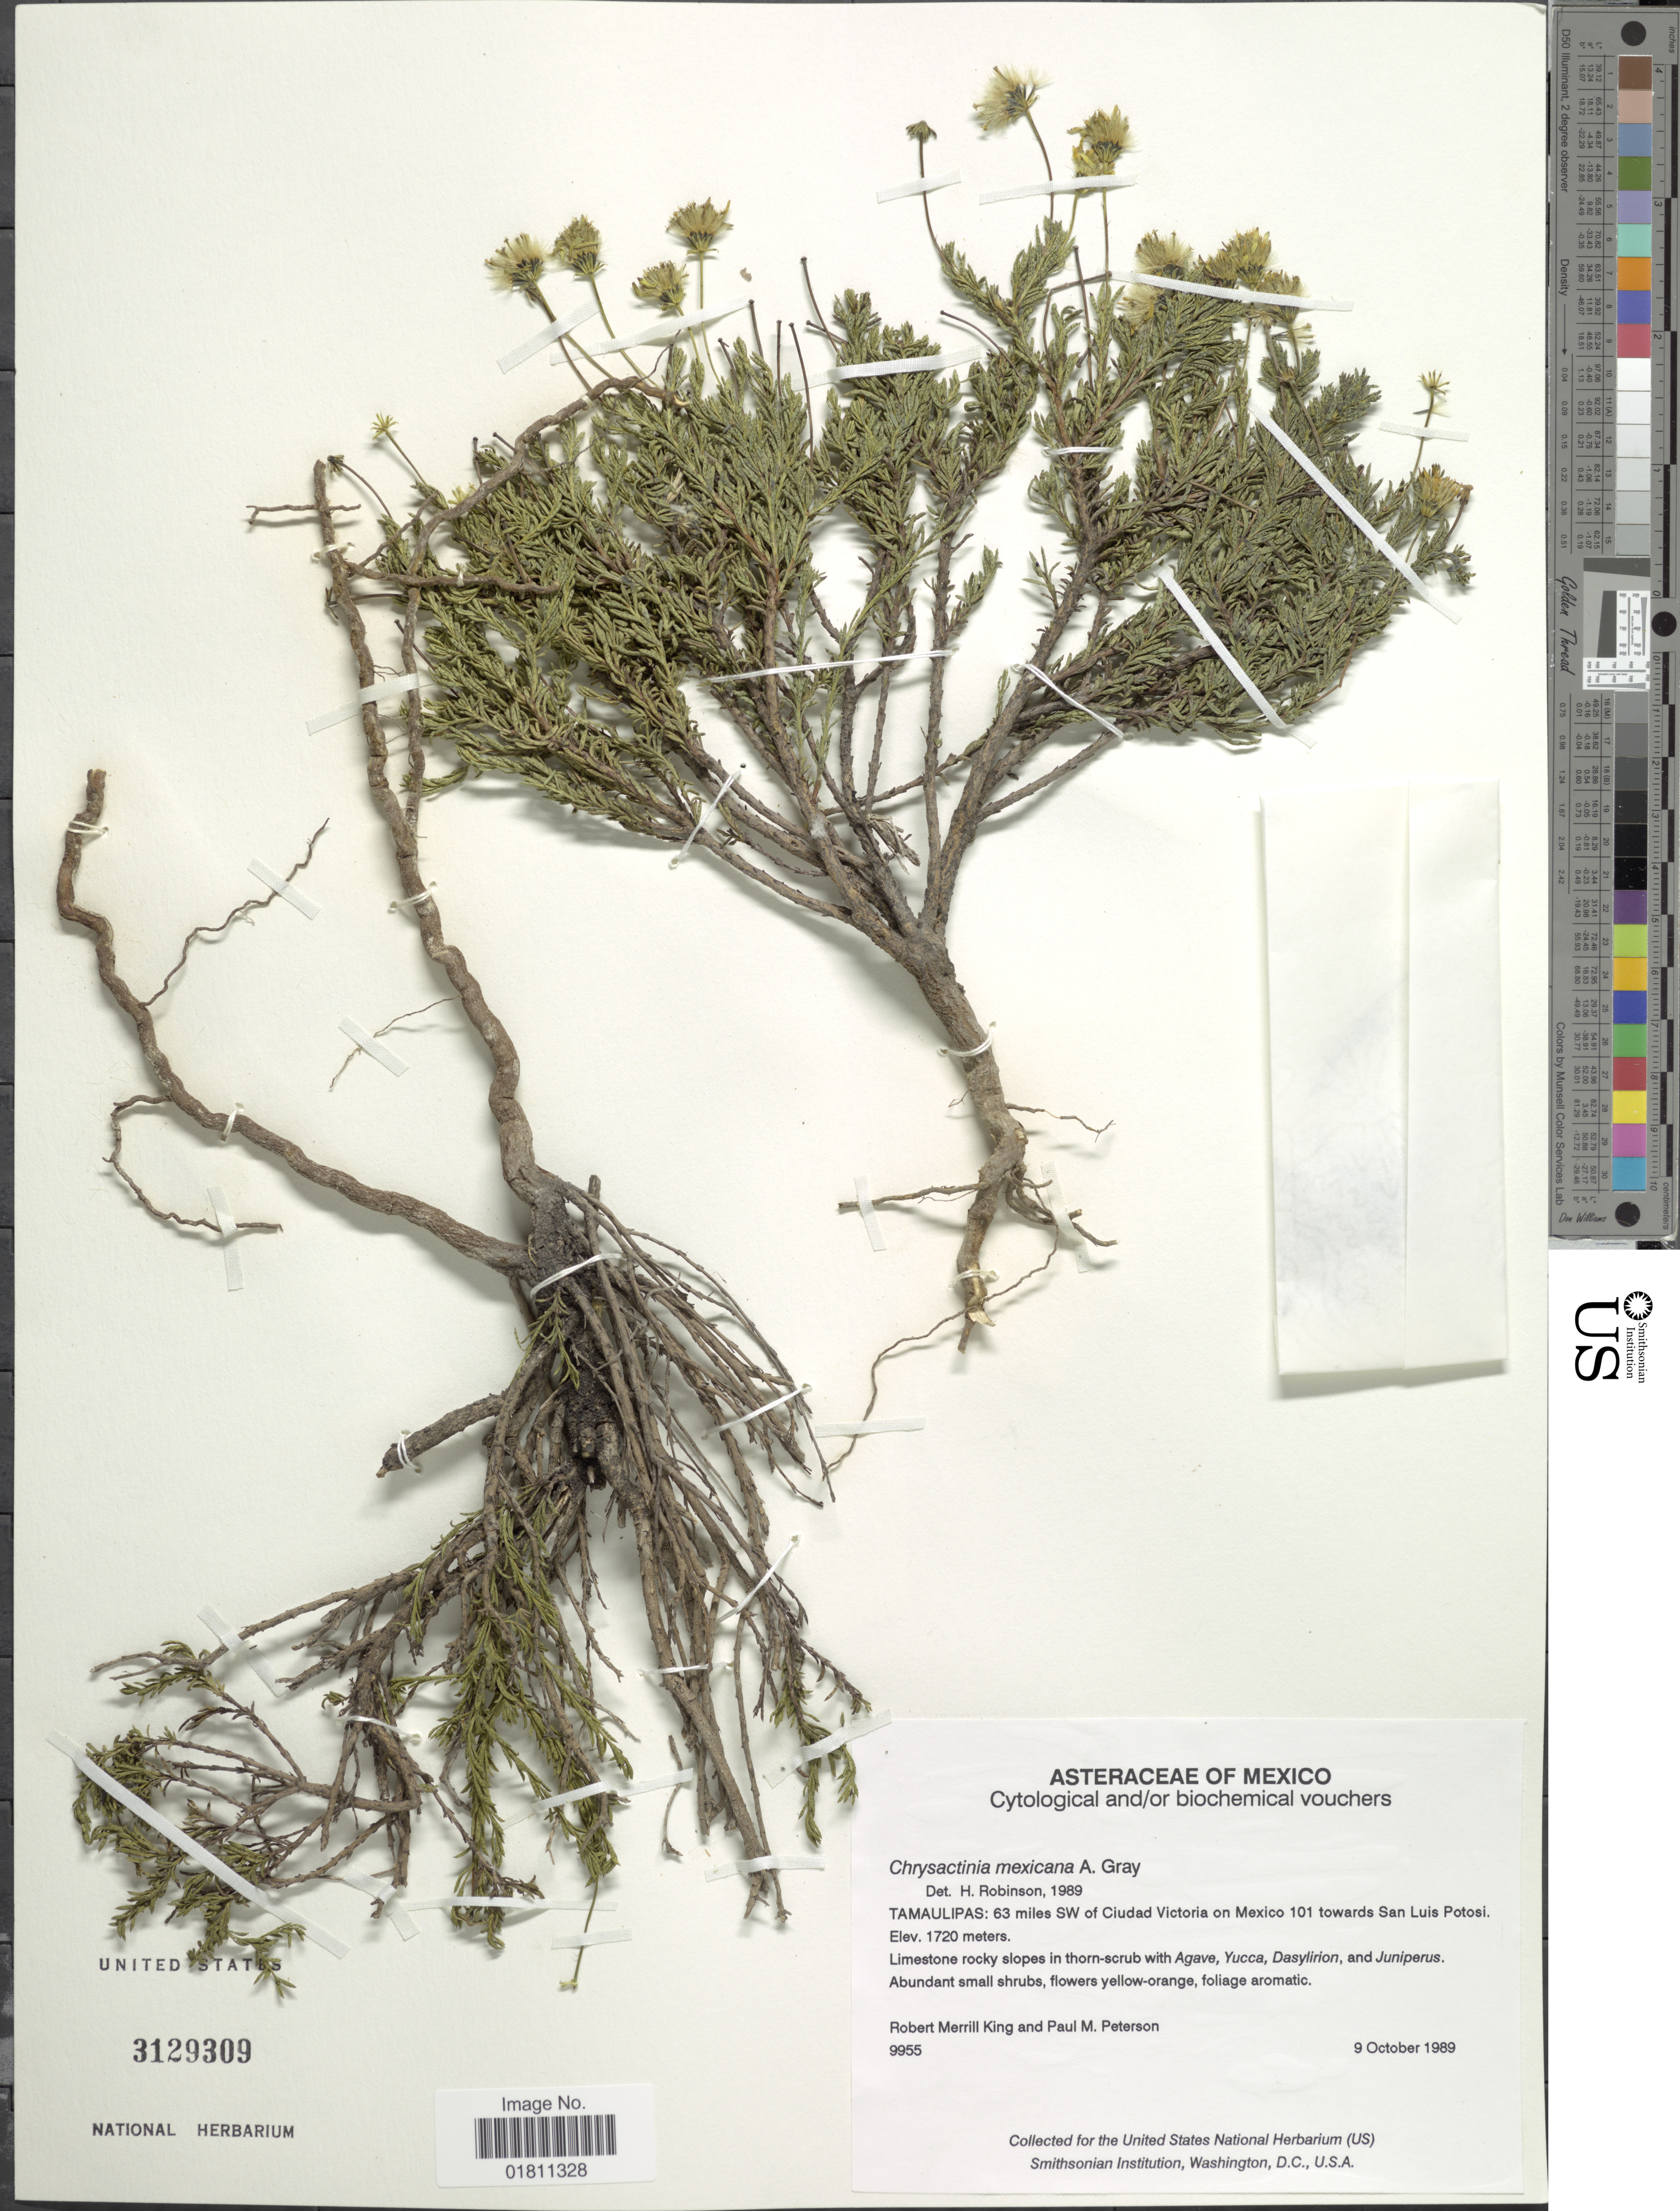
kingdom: Plantae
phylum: Tracheophyta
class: Magnoliopsida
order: Asterales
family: Asteraceae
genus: Chrysactinia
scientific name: Chrysactinia mexicana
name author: A. Gray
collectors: R. M. King & P. M. Peterson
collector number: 9955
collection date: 1989-10-09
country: Mexico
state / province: Tamaulipas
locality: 63 miles SW of Cuidad Victoria on Mexico 101 towards San Luis Potosi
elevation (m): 1720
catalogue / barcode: US 3129309